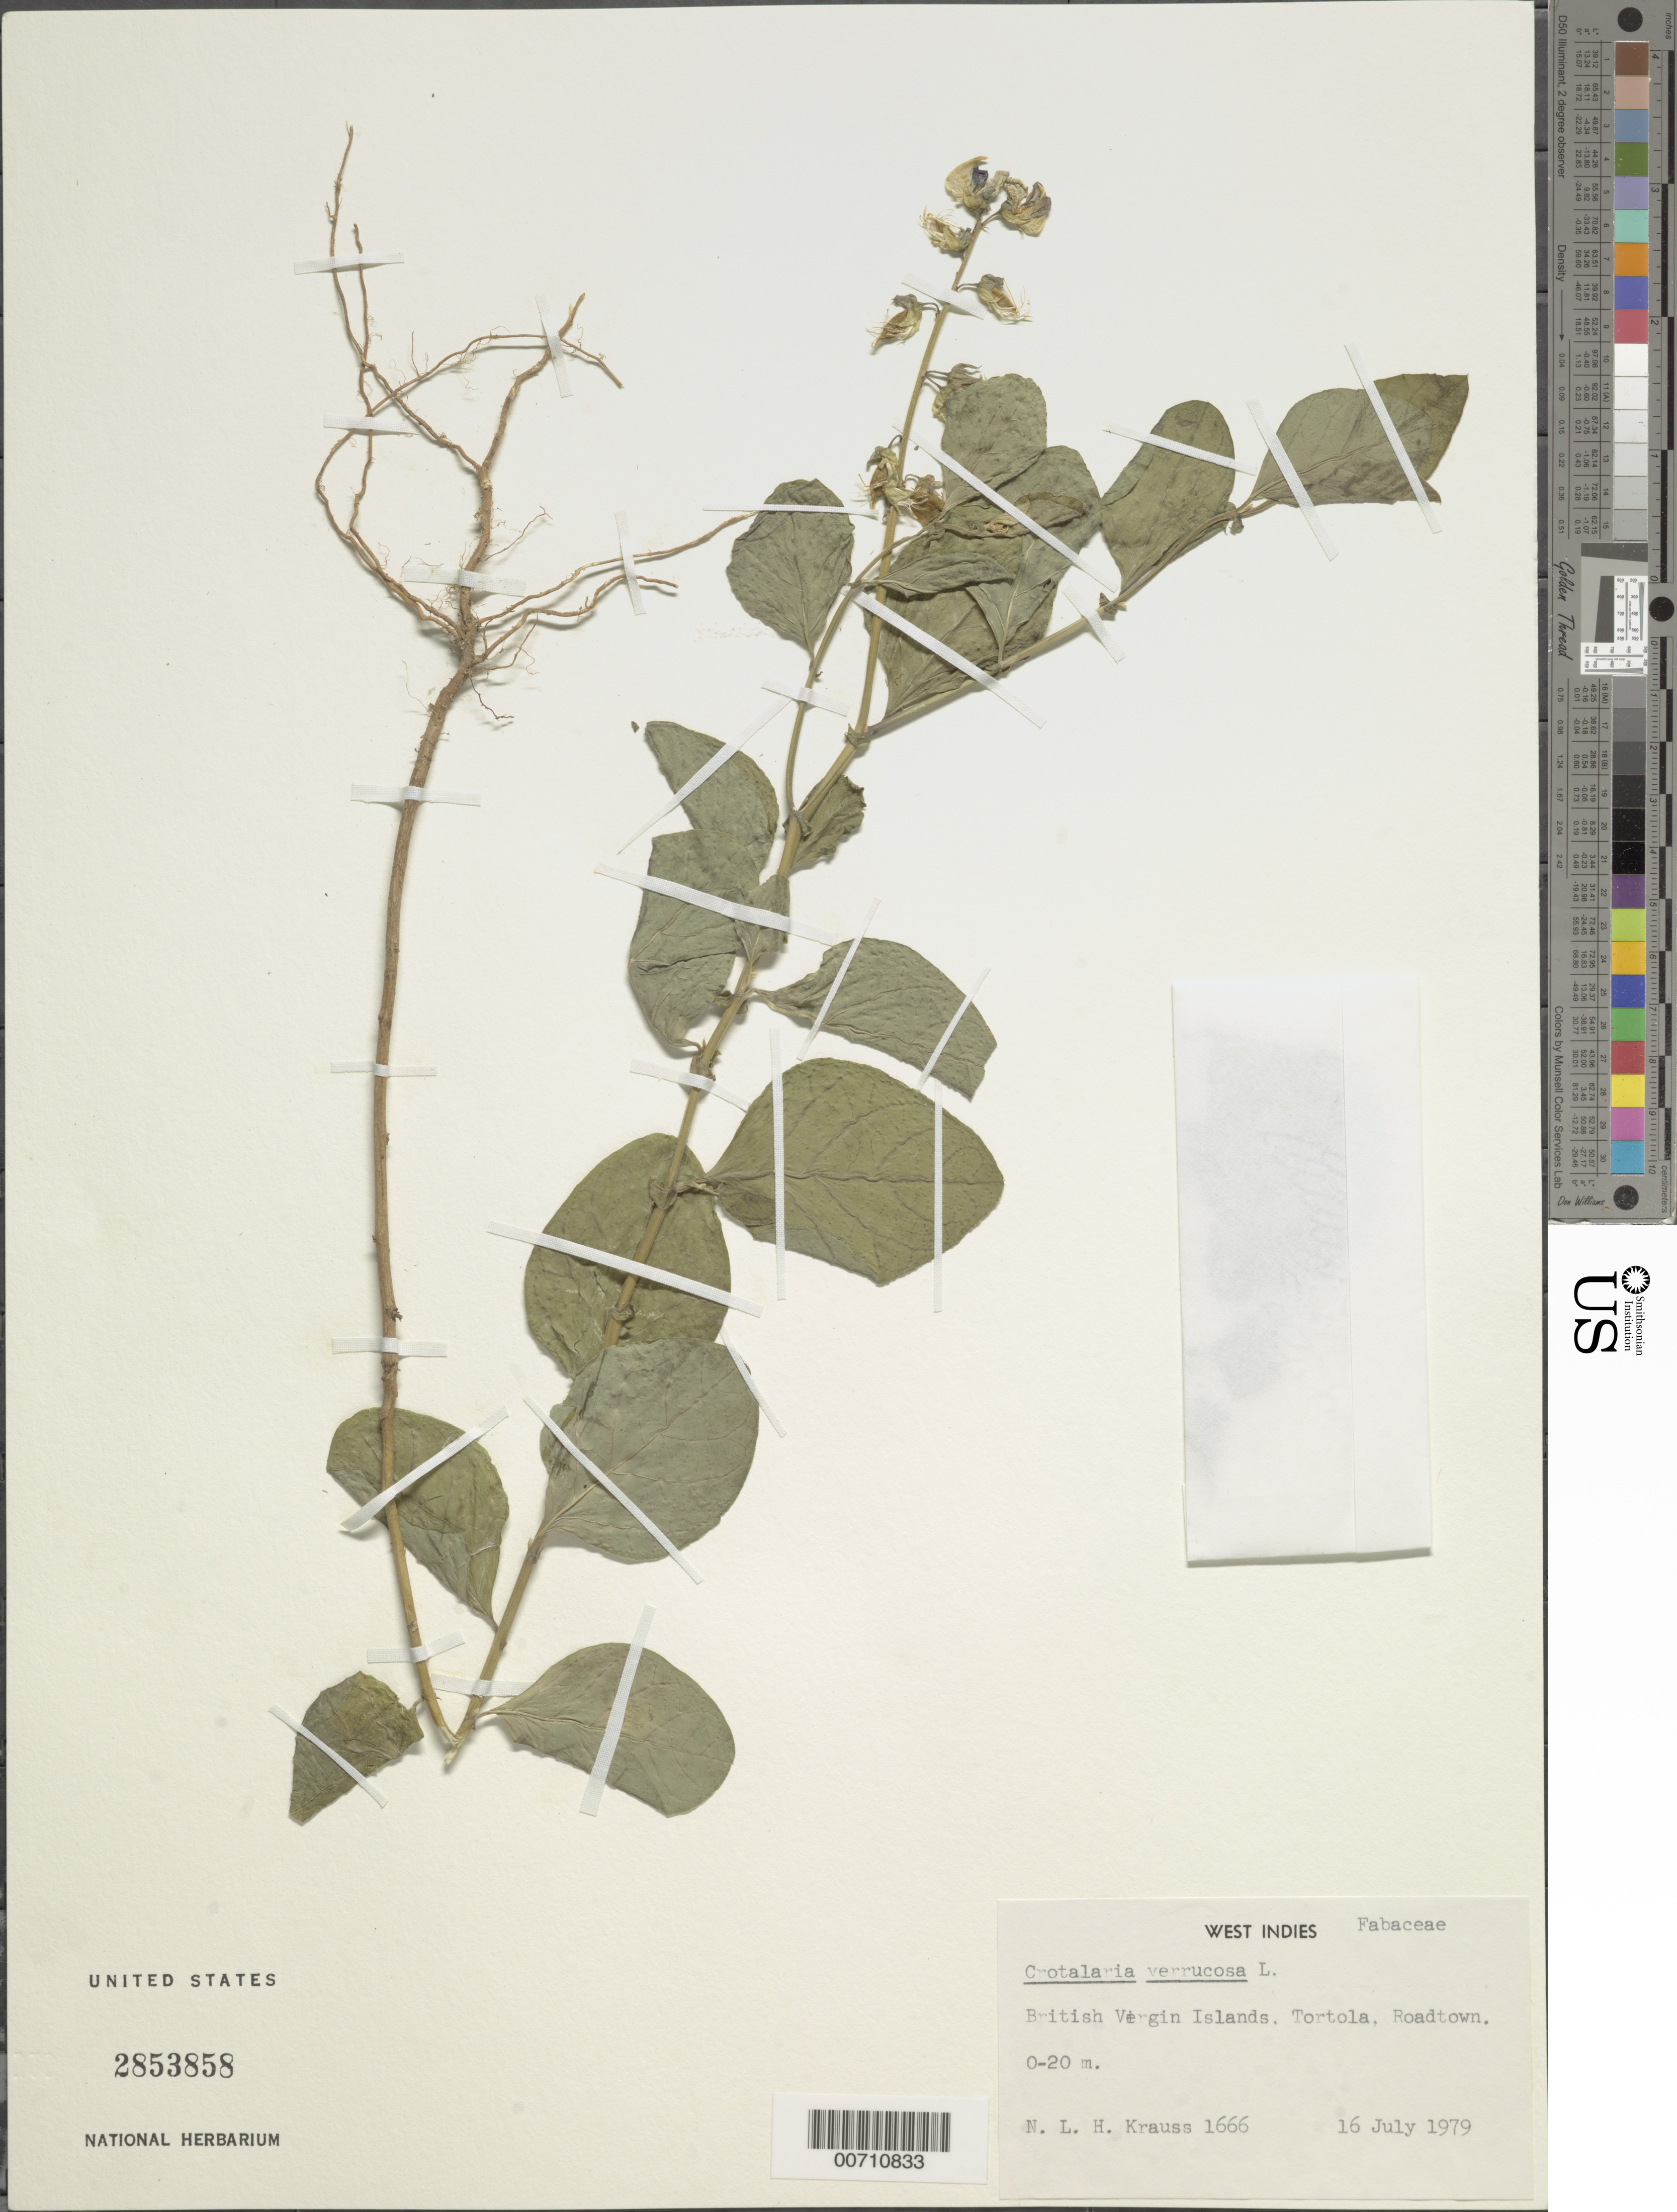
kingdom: Plantae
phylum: Tracheophyta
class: Magnoliopsida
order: Fabales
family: Fabaceae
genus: Crotalaria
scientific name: Crotalaria verrucosa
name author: L.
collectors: N. Krauss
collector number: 1666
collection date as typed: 16 Jul 1979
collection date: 1979-07-16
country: British Virgin Islands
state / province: Tortola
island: Tortola Island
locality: Roadtown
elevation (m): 0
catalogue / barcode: US 2853858